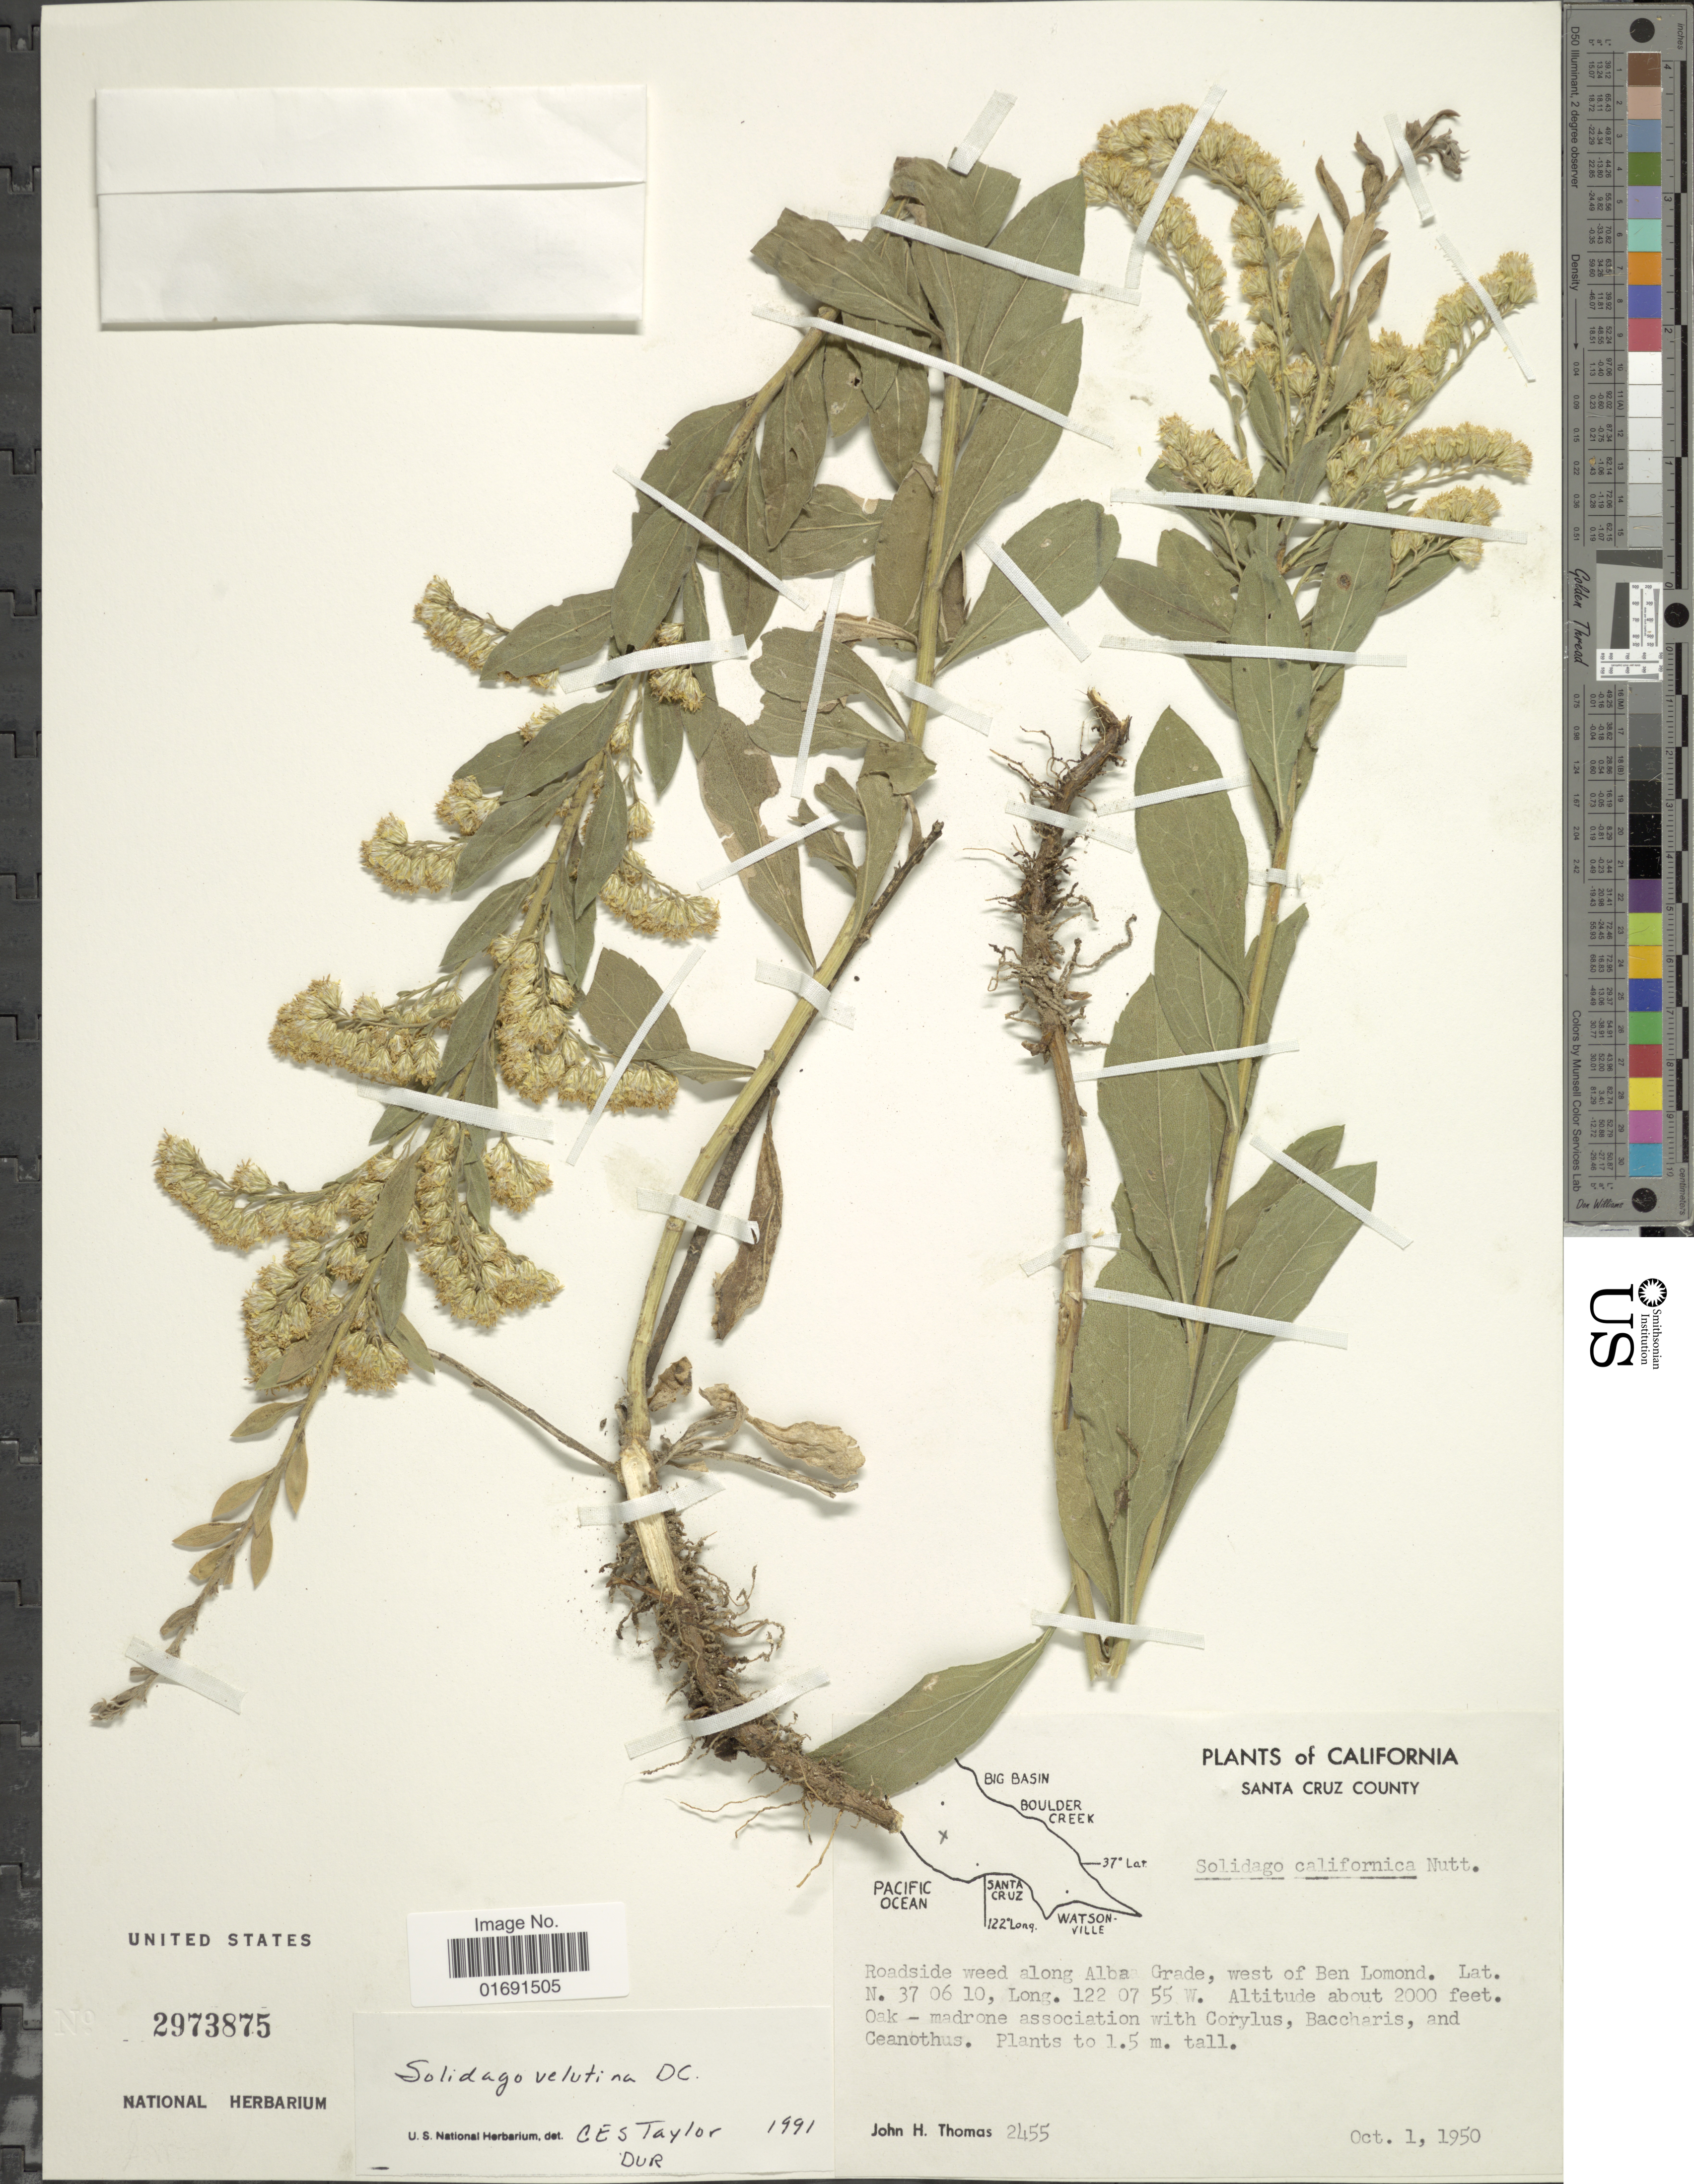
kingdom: Plantae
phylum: Tracheophyta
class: Magnoliopsida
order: Asterales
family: Asteraceae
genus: Solidago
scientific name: Solidago velutina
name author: DC.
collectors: J. H. Thomas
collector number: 2455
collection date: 1950-10-01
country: United States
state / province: California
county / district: Santa Cruz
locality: Santa Cruz County, roadside weed along Alba Grade, west of Ben Lomond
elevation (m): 610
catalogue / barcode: US 2973875